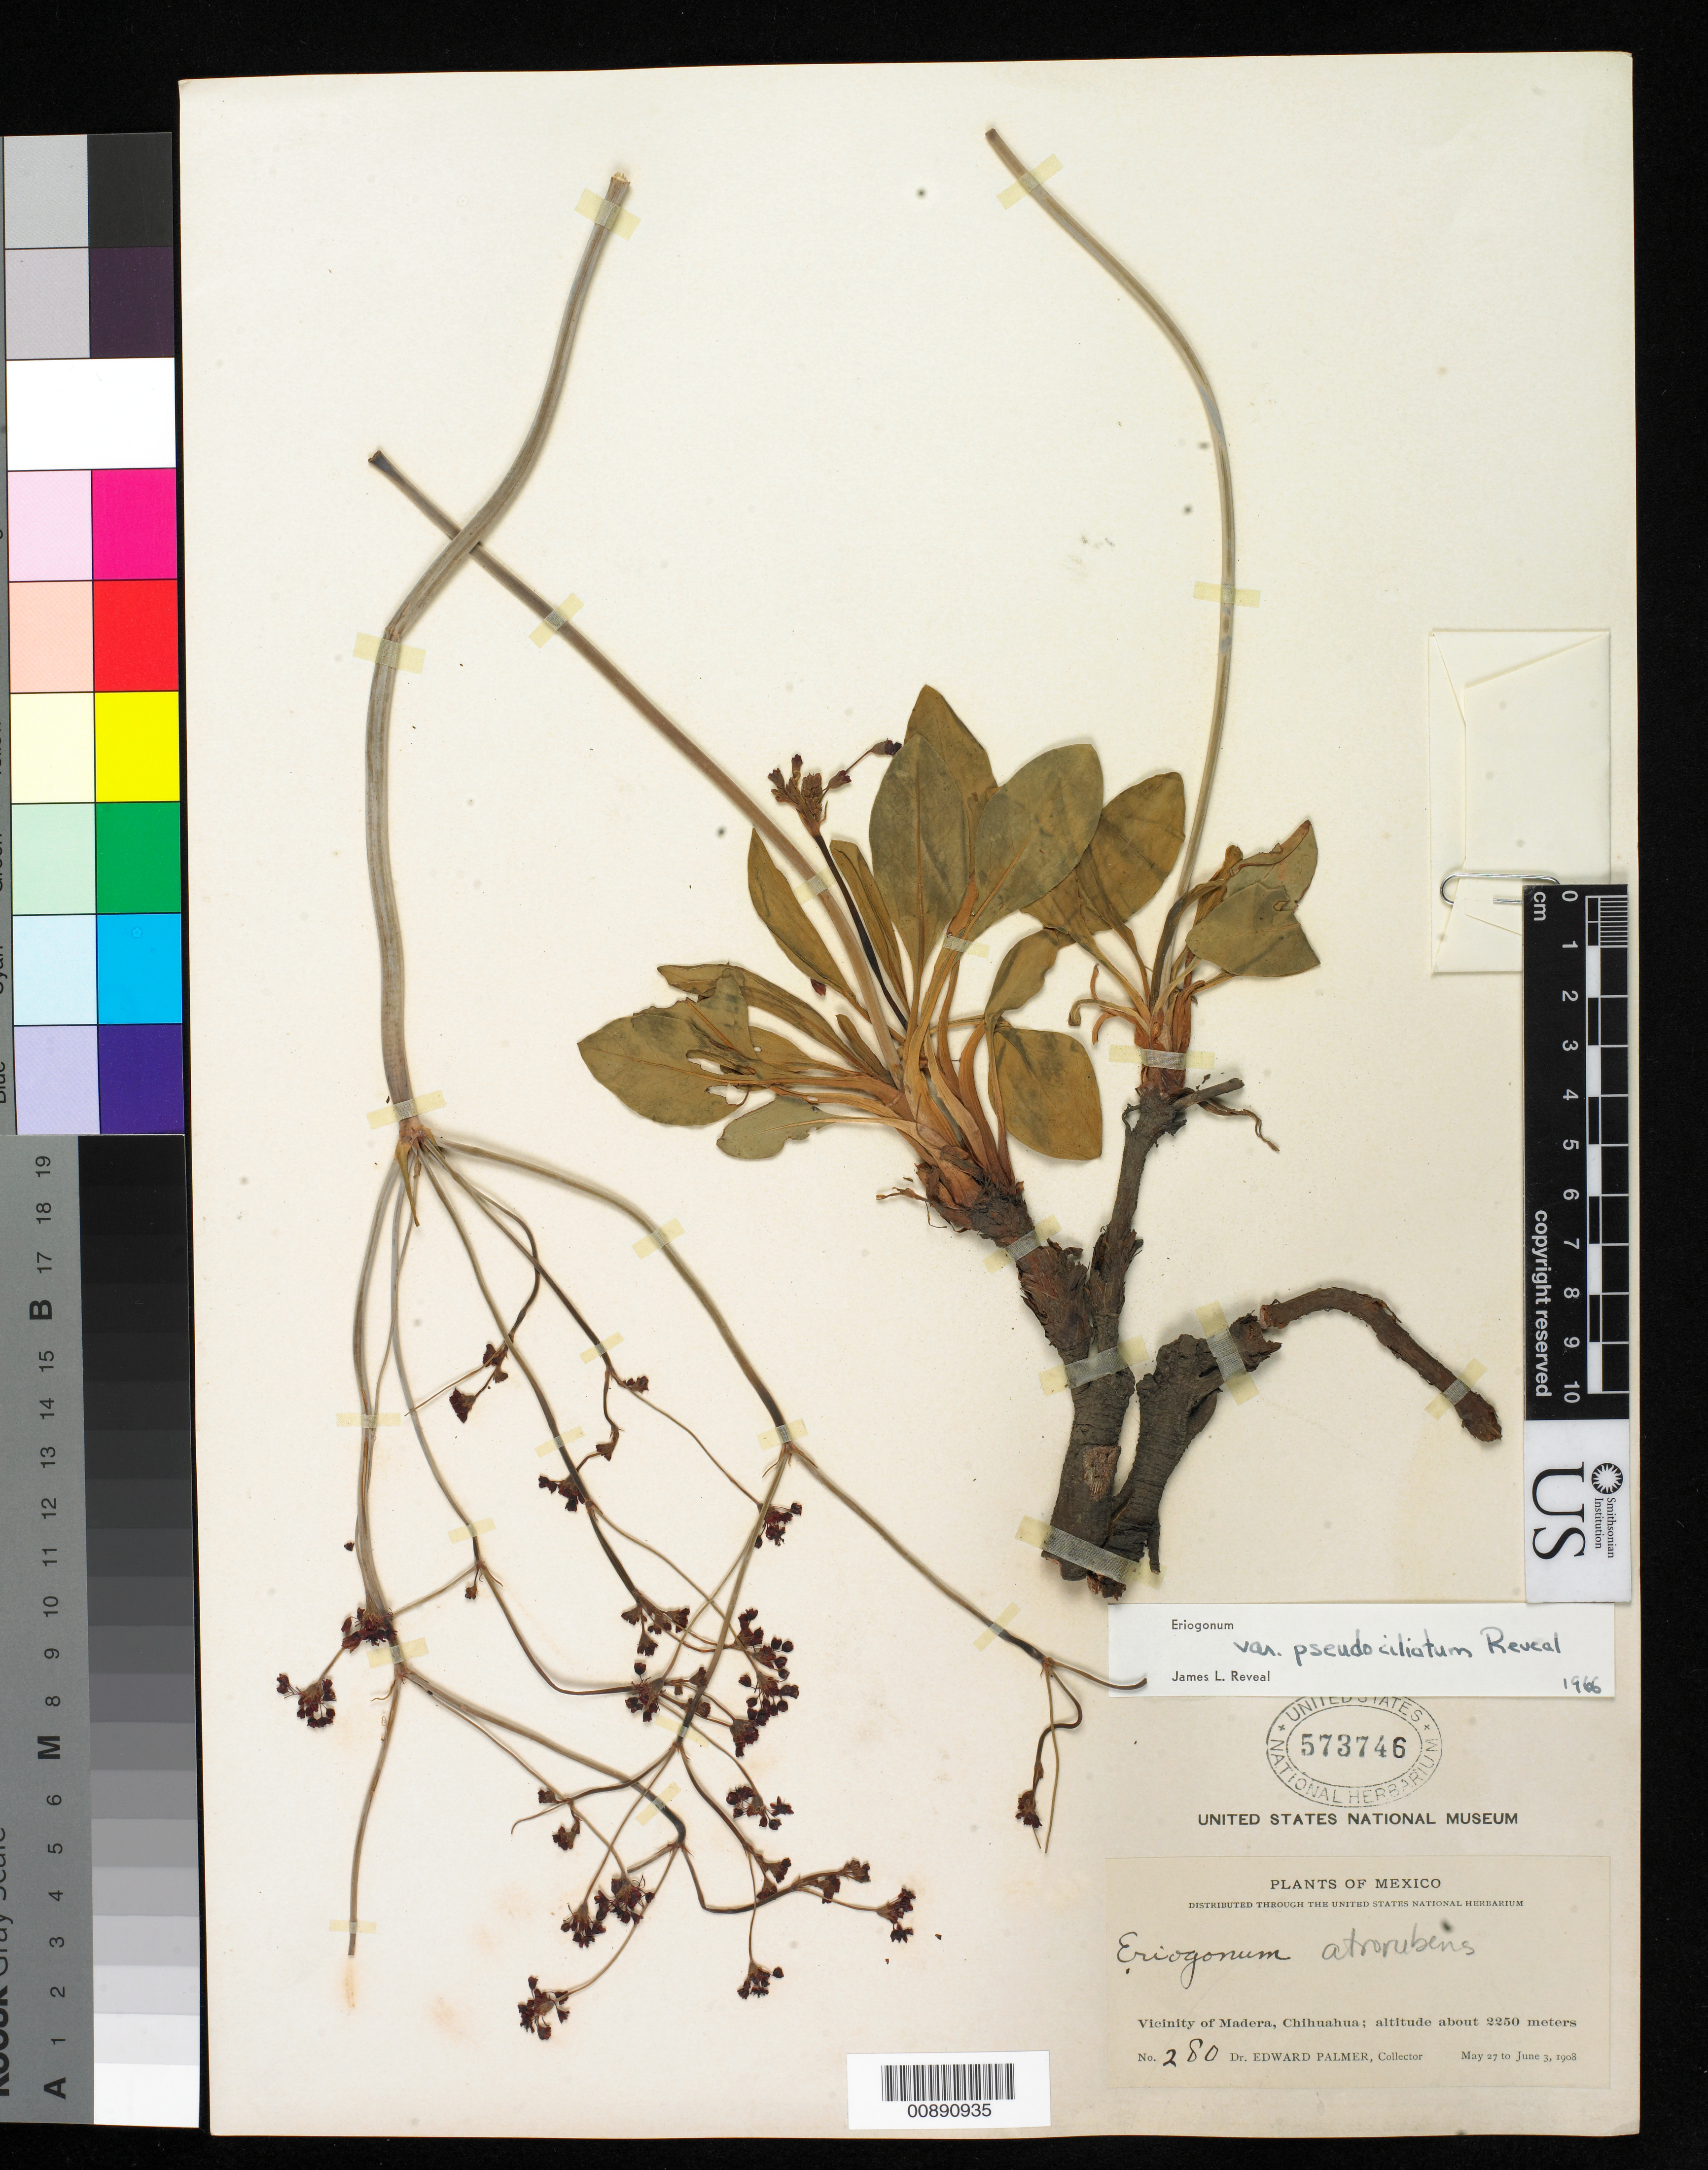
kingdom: Plantae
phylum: Tracheophyta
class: Magnoliopsida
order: Caryophyllales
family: Polygonaceae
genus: Eriogonum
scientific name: Eriogonum atrorubens var. pseudociliatum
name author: Reveal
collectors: E. Palmer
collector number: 280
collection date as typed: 27 May 1908 to 03 Jun 1908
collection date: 1908-05-27/1908-06-03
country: Mexico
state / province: Chihuahua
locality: Vicinity of Madera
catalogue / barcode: US 573746